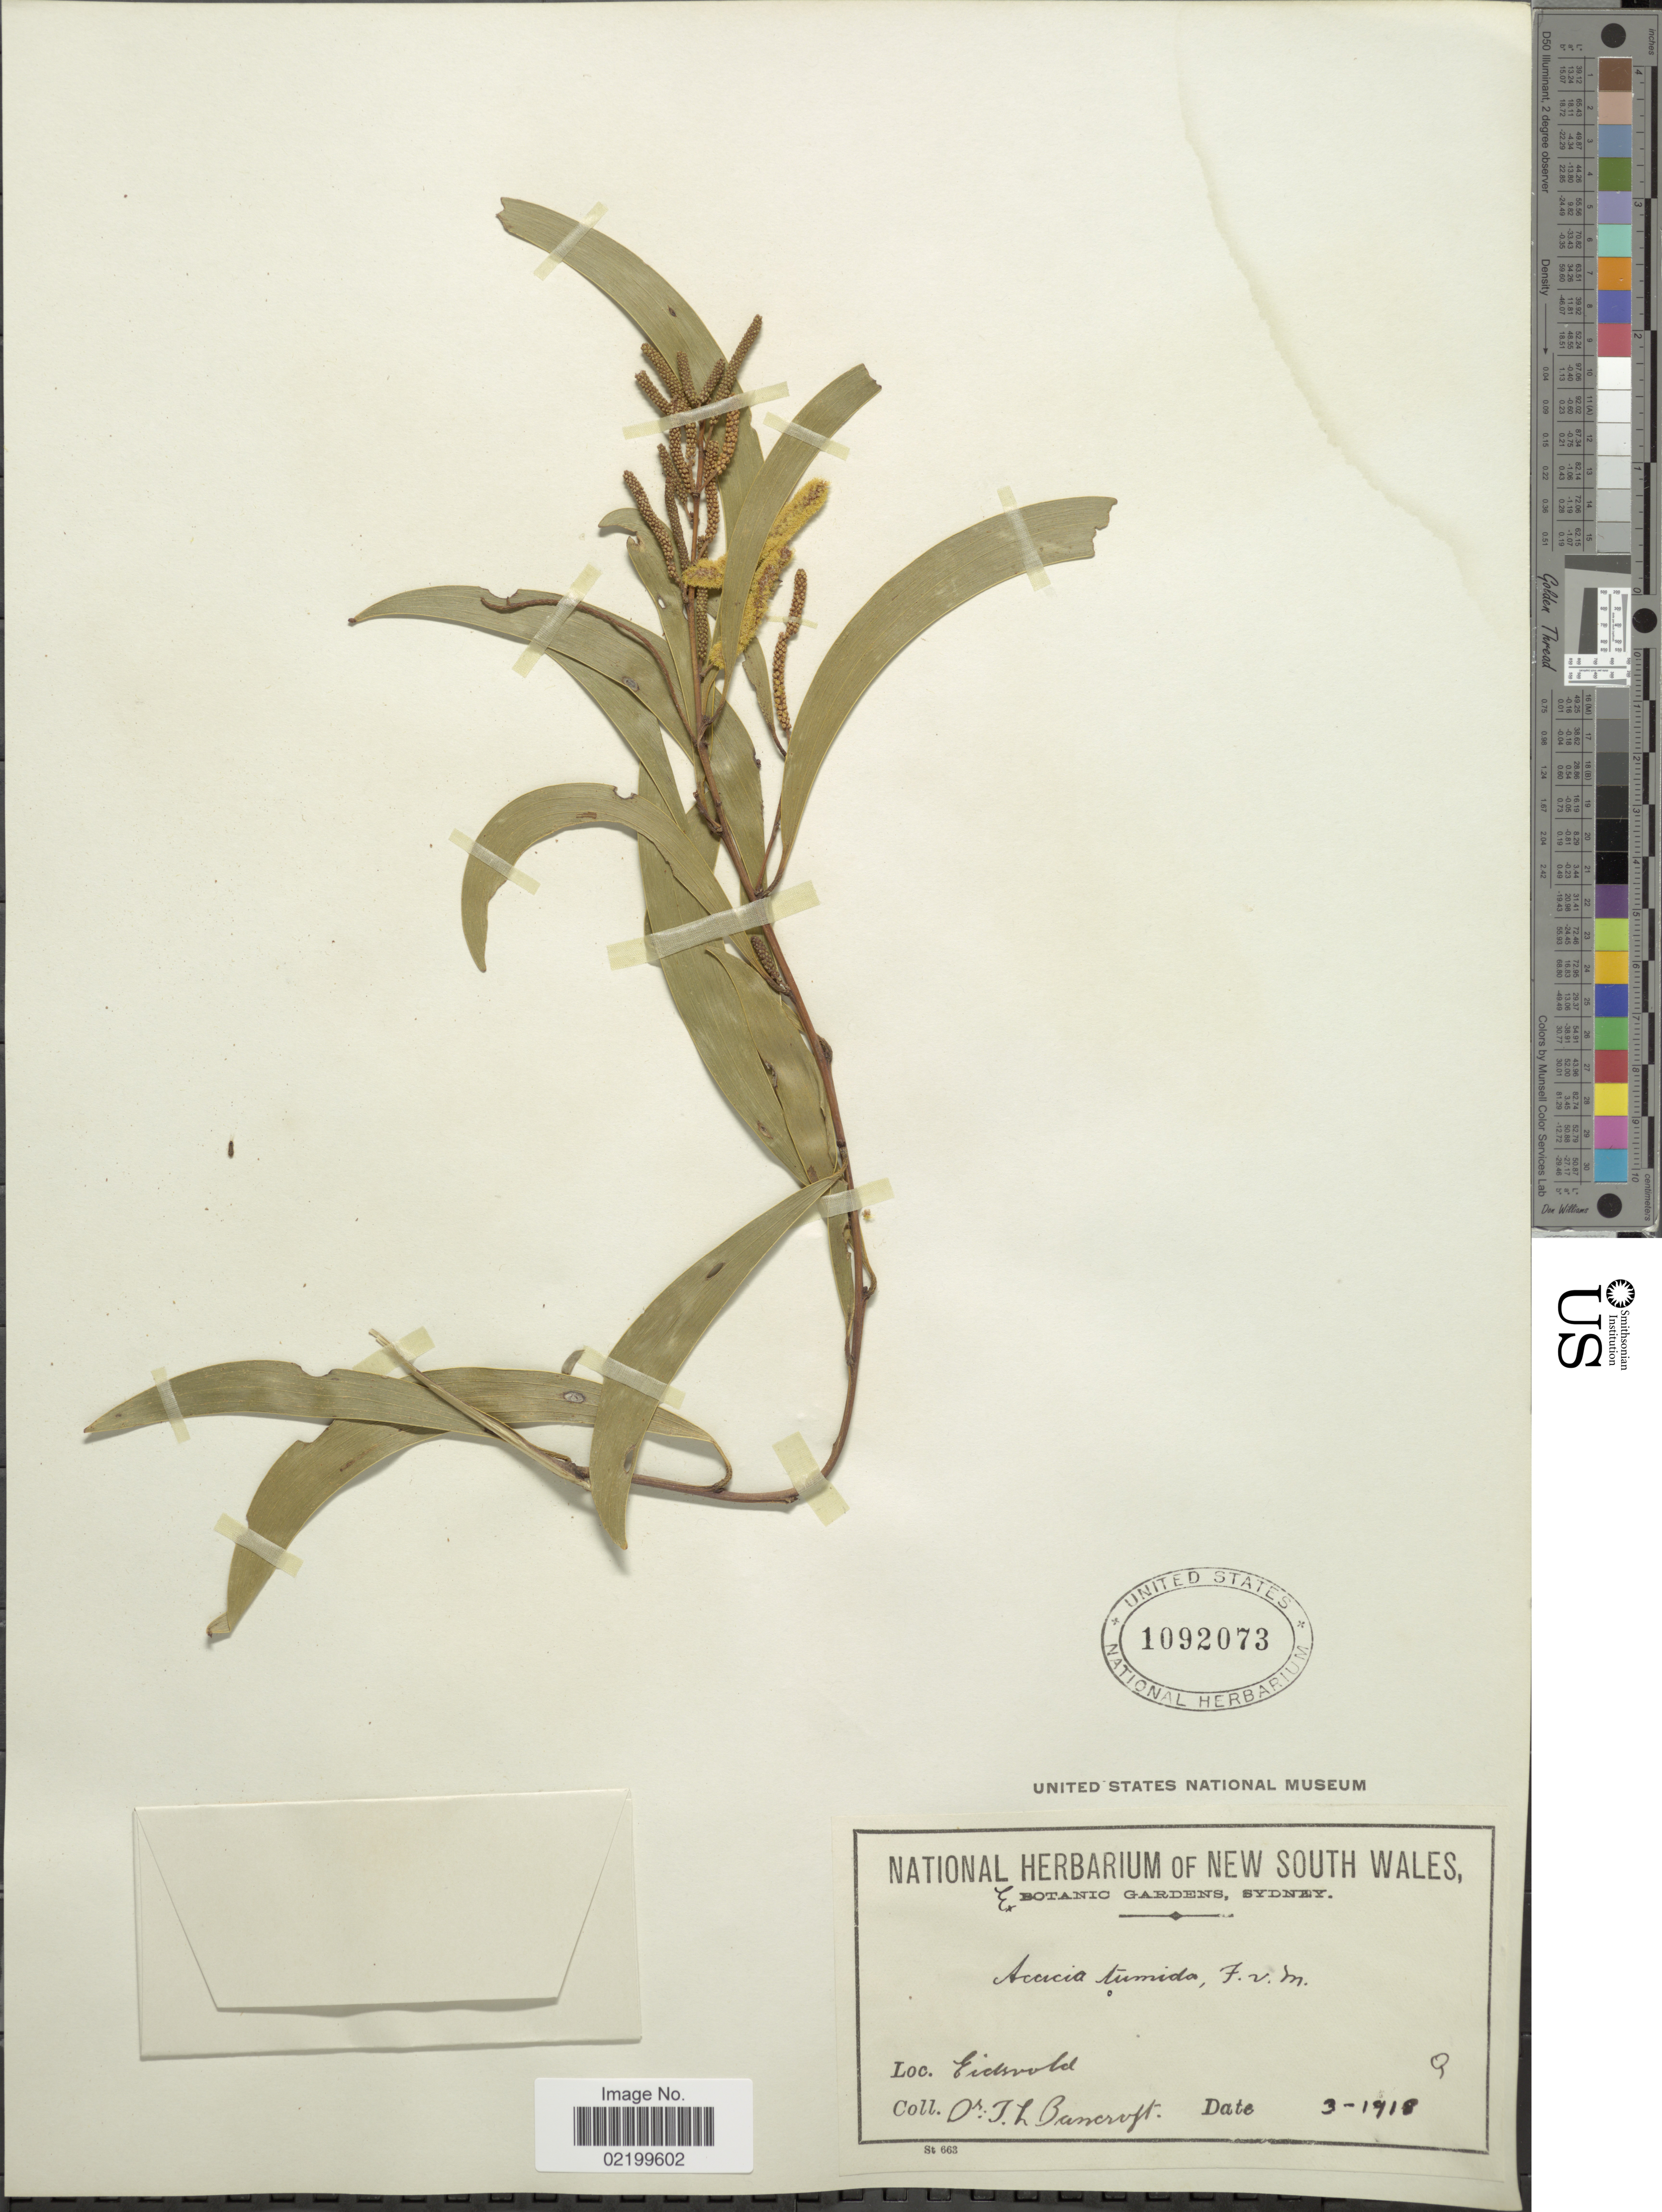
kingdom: Plantae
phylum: Tracheophyta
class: Magnoliopsida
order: Fabales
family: Fabaceae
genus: Acacia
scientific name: Acacia tumida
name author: Benth.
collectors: T. Bancroft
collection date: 1918-03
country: Australia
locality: Eidsvold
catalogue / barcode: US 1092073